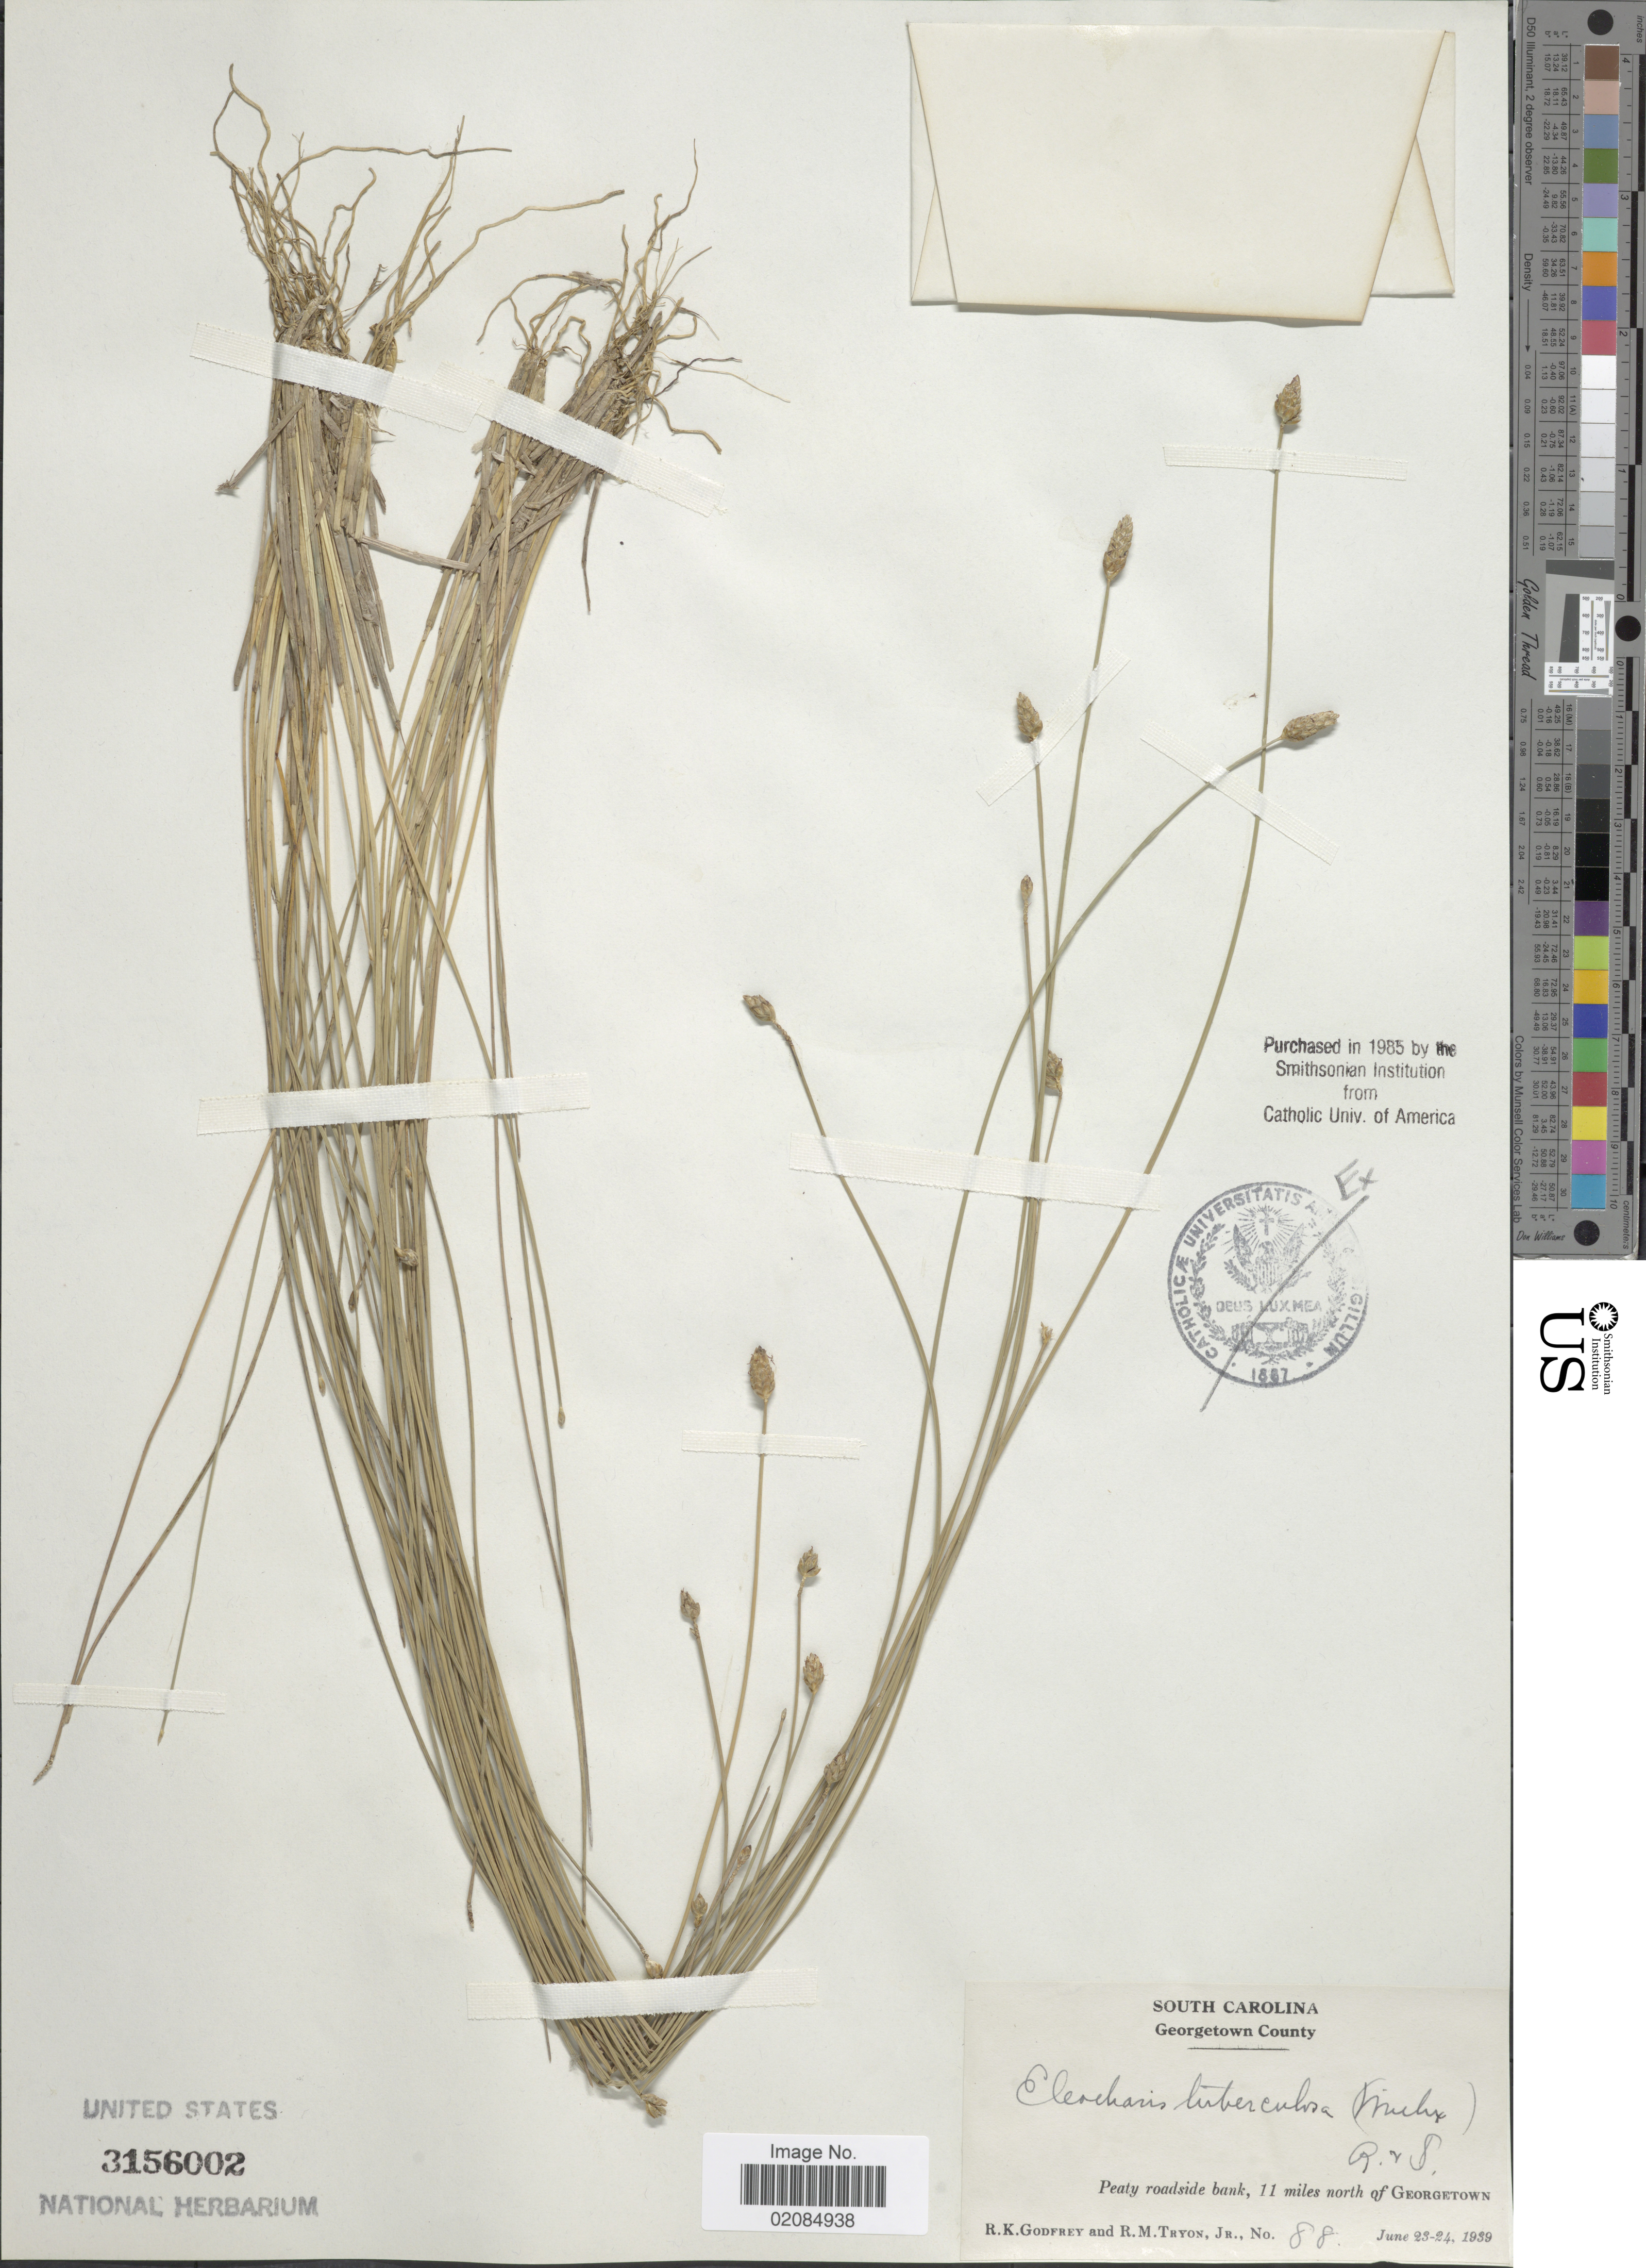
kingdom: Plantae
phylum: Tracheophyta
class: Liliopsida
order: Poales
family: Cyperaceae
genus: Eleocharis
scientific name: Eleocharis tuberculosa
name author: (Michx.) Roem. & Schult.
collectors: R. K. Godfrey & R. M. Tryon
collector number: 88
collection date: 1939-06-23/1939-06-24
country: United States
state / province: South Carolina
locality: Georgetown County. Peaty roadside bank, 11 miles north of Georgetown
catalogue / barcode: US 3156002